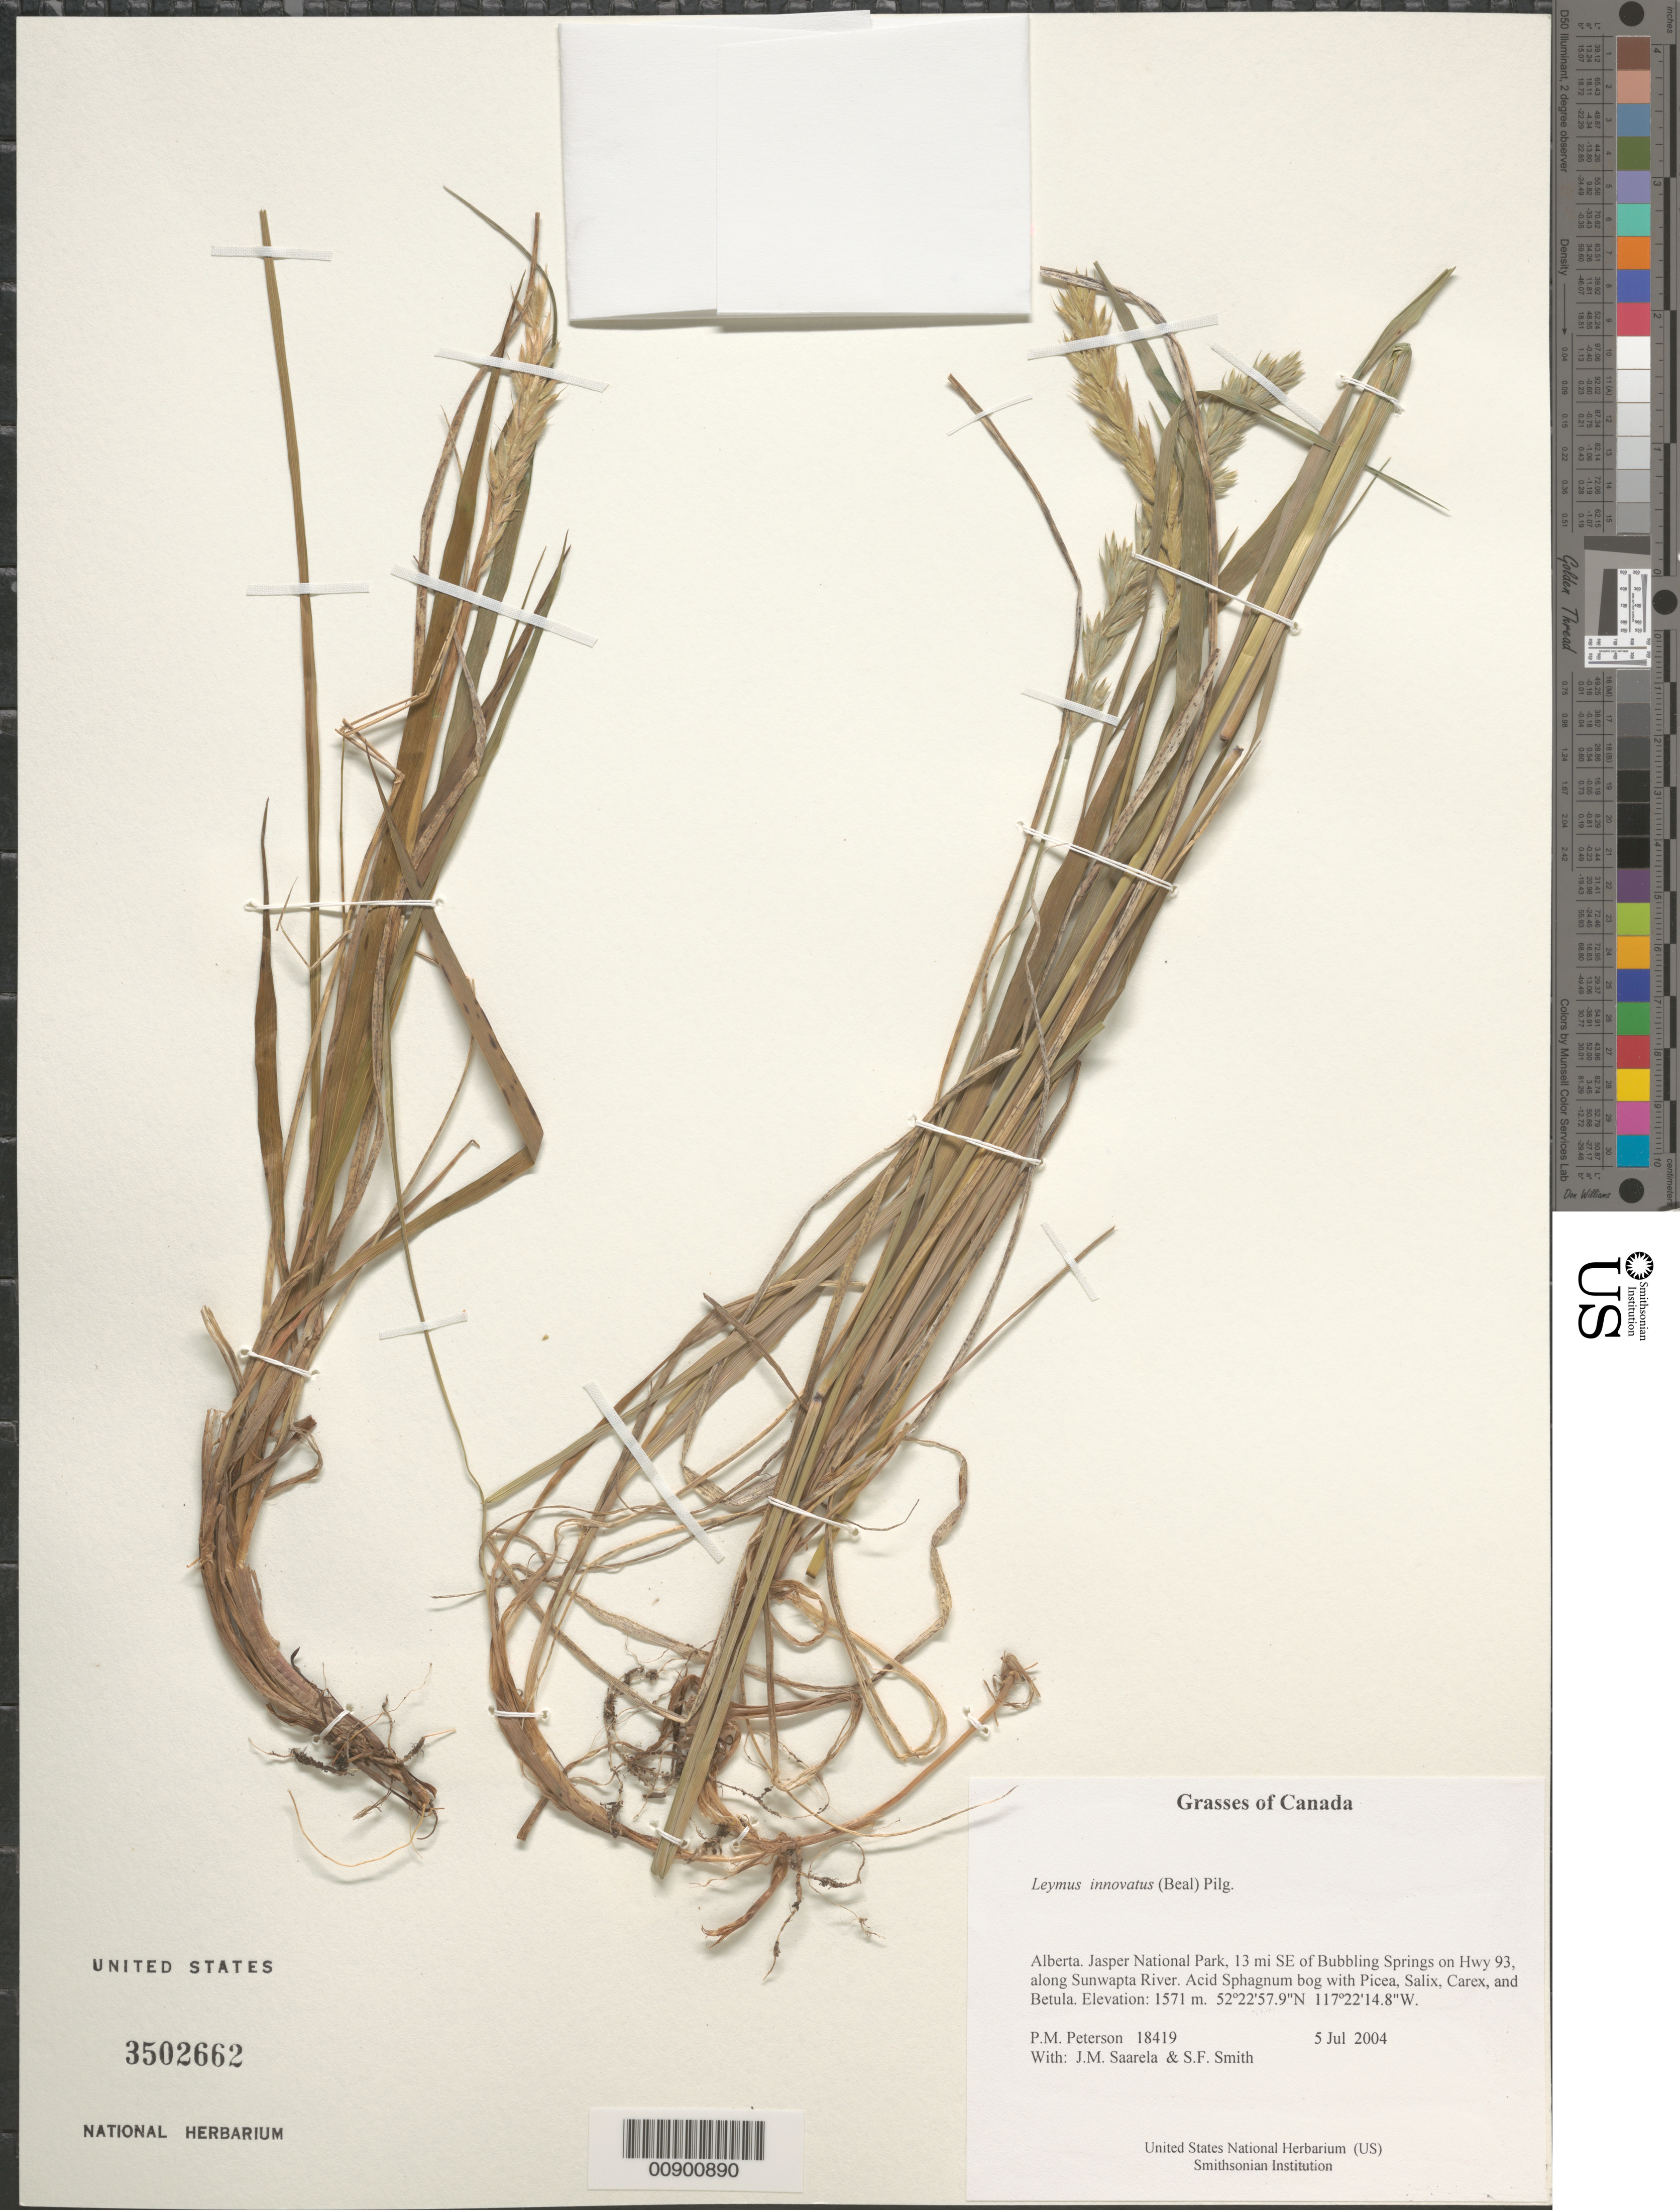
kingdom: Plantae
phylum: Tracheophyta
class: Liliopsida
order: Poales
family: Poaceae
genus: Leymus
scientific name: Leymus innovatus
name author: (W.J. Beal) Pilg.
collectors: P. M. Peterson, J. Saarela & S.F. Smith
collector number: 18419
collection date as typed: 05 Jul 2004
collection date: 2004-07-05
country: Canada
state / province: Alberta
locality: Jasper National Park, 13 mi SE of Bubbling Springs on Hwy 93, along Sunwapta River. Acid Sphagnum bog with Picea, Salix, Carex, and Betula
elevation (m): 1571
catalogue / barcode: US 3502662